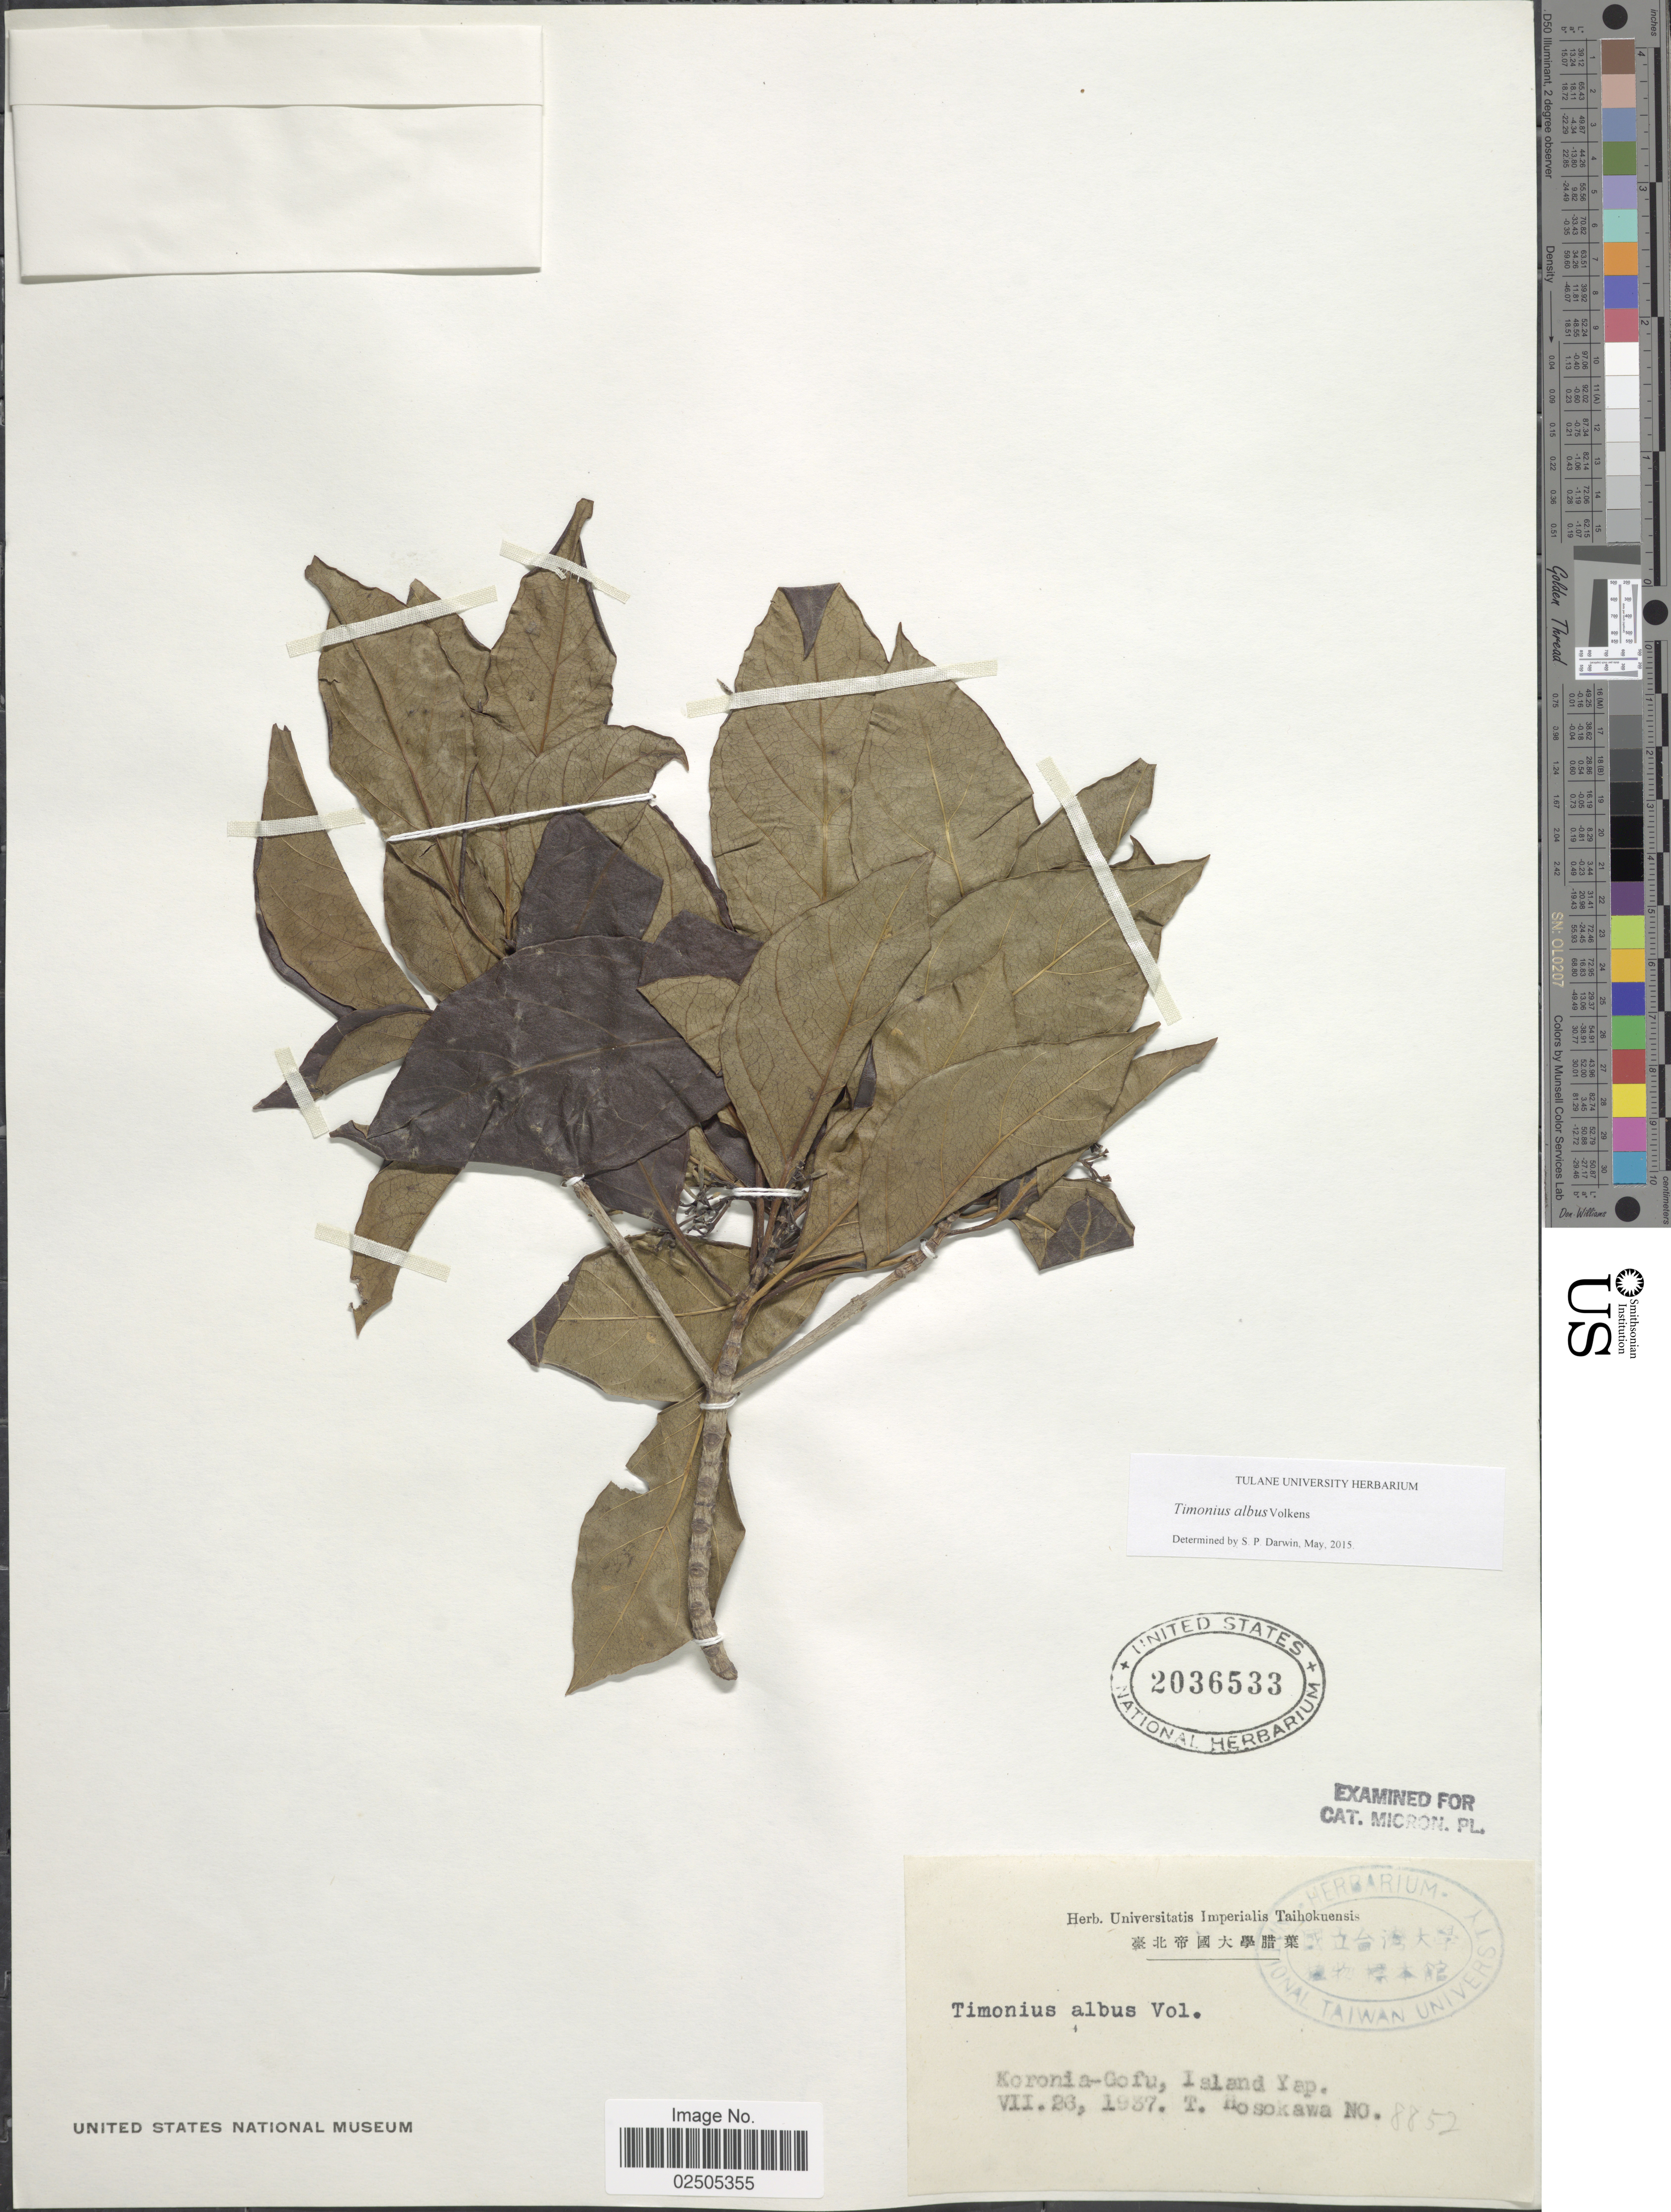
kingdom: Plantae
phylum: Tracheophyta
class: Magnoliopsida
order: Gentianales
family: Rubiaceae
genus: Timonius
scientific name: Timonius albus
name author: Volkens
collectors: T. Hosokawa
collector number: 8852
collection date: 1937-07-23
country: Micronesia, Federated States of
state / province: Yap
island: Yap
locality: Koronia-Gofu, Island Yap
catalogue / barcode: US 2036533